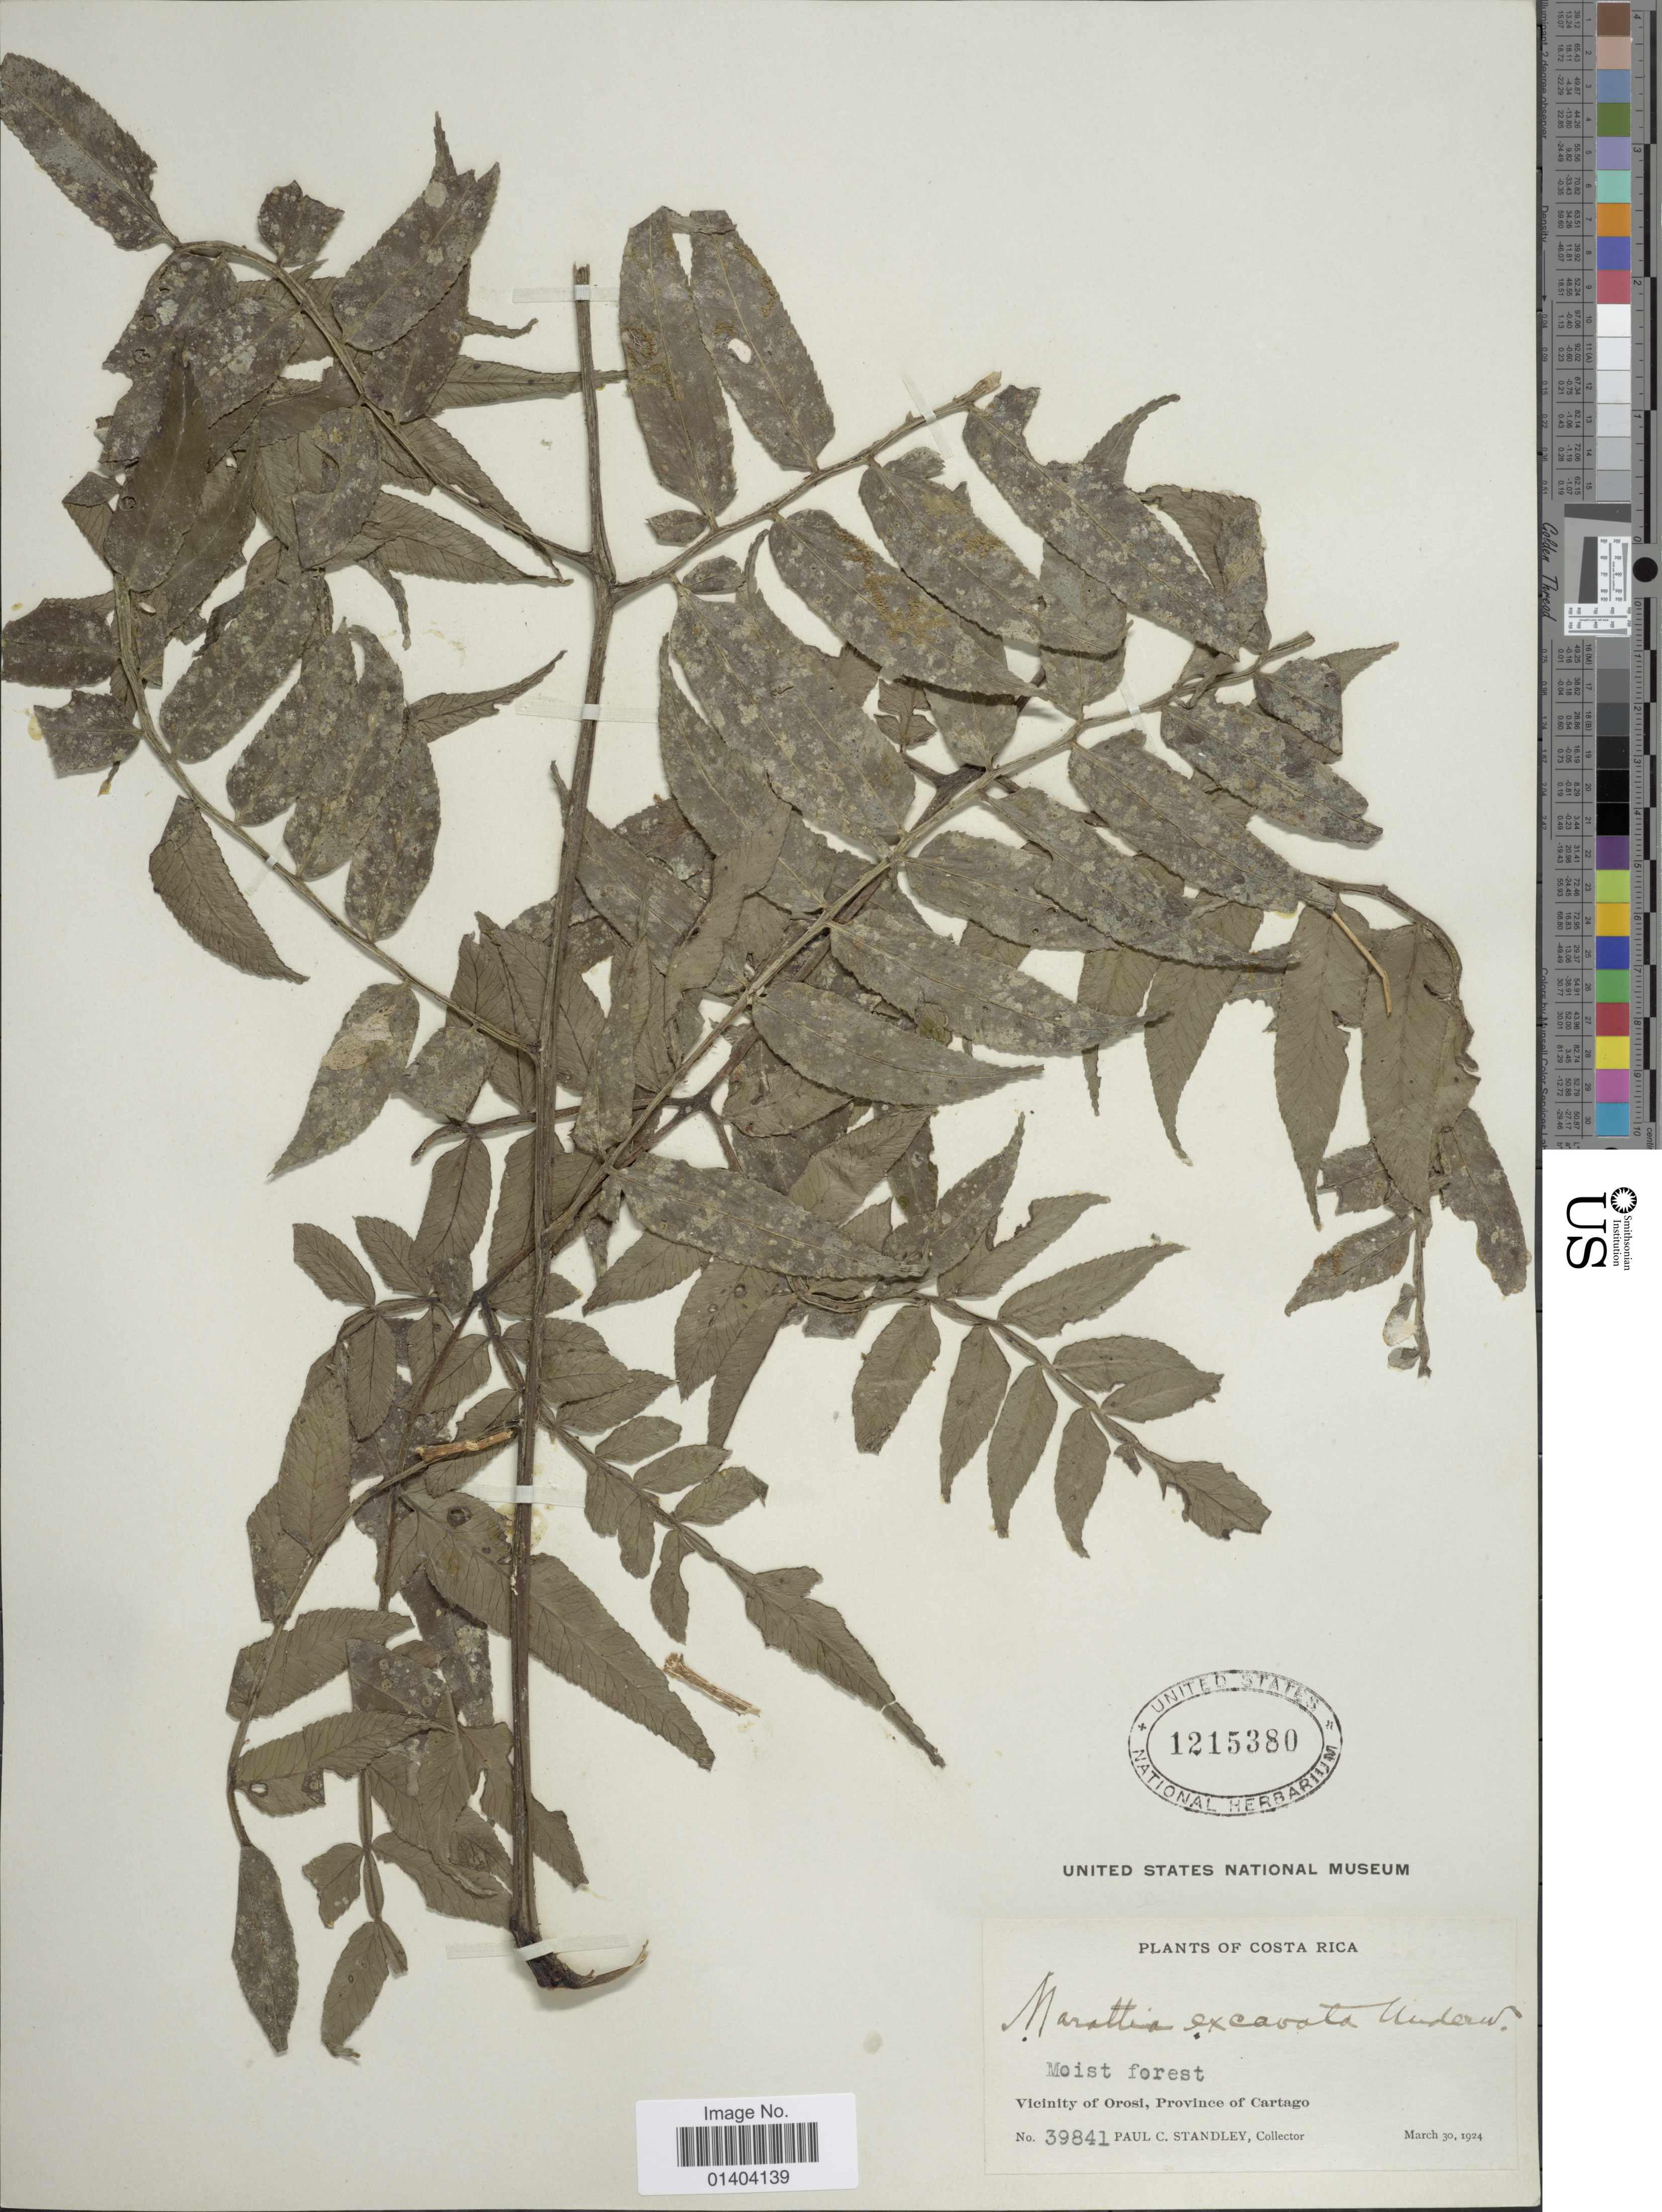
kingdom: Plantae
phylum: Tracheophyta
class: Polypodiopsida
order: Marattiales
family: Marattiaceae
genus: Marattia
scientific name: Marattia excavata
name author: Underw.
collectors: P. C. Standley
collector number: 39841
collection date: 1924-03-30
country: Costa Rica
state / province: Cartago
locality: Vicinity of Orosi, province of Cartago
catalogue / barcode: US 1215380